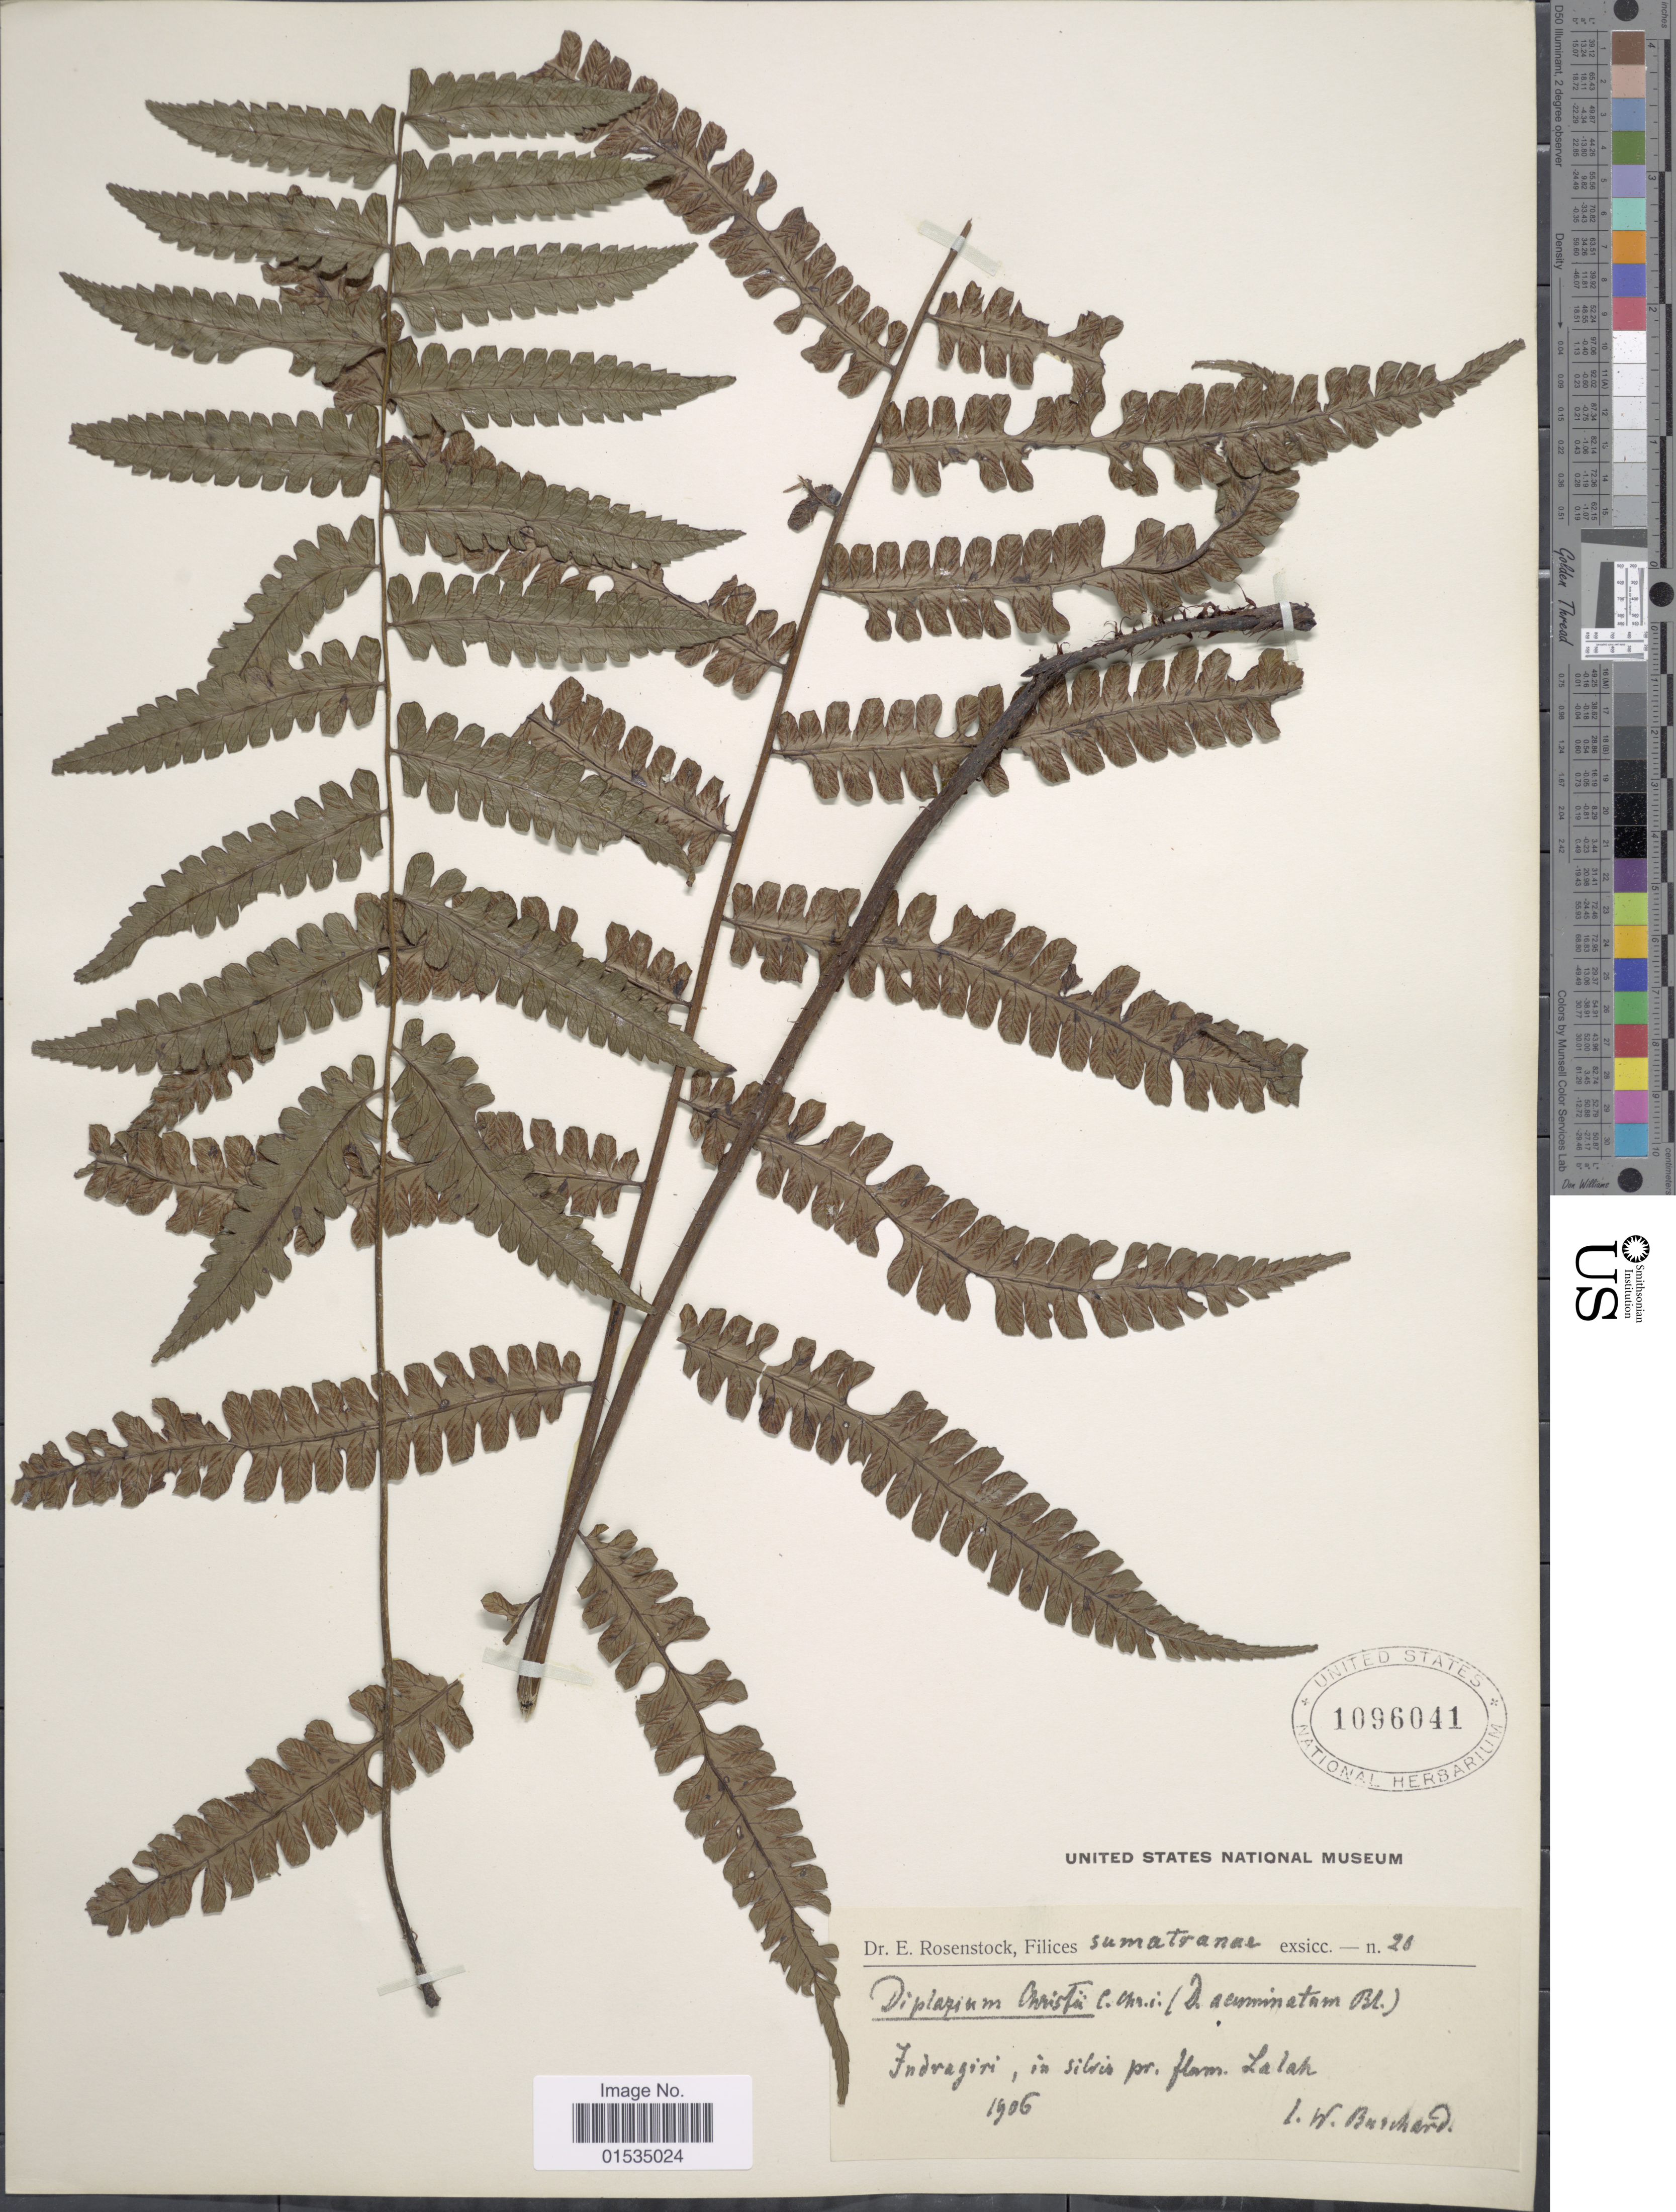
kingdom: Plantae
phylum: Tracheophyta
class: Polypodiopsida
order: Polypodiales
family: Athyriaceae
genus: Diplazium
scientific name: Diplazium multiflorum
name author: (Roxb.) T. Moore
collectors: W. Burchard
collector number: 28*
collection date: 1906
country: Indonesia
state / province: Sumatra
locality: Indragiri, in silvis pr. flam Lalah [interpreted]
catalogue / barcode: US 1096041